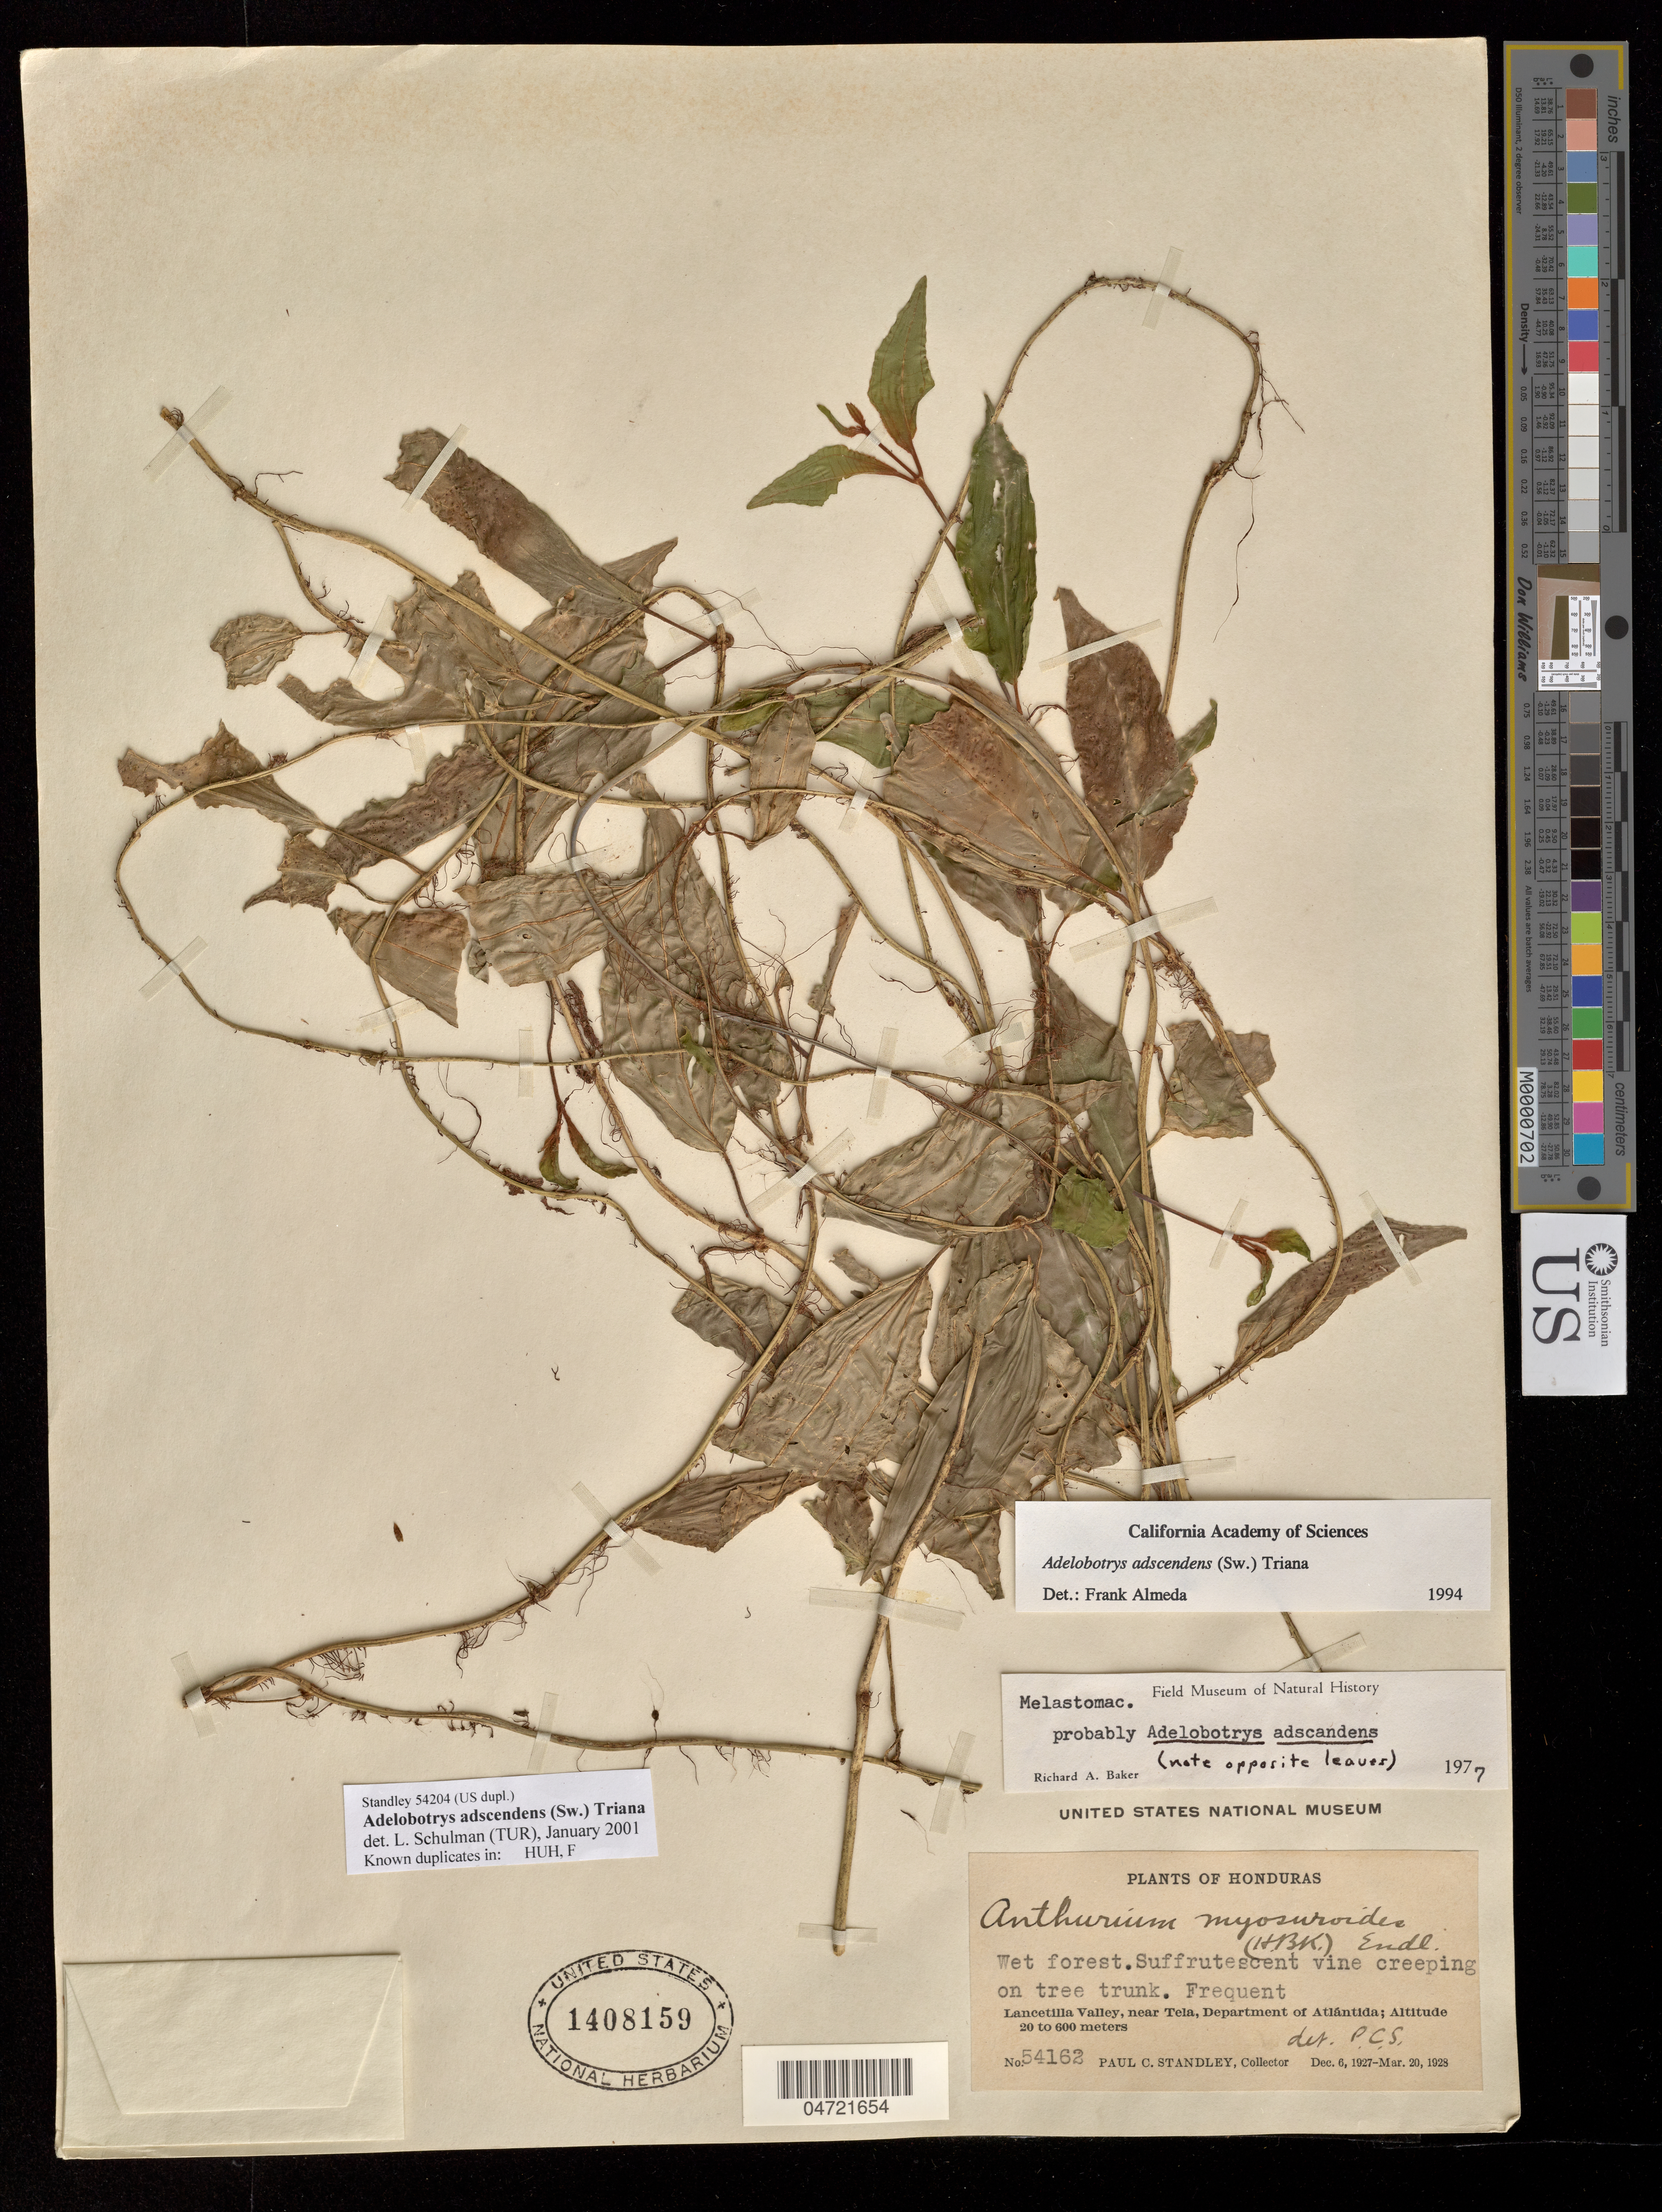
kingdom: Plantae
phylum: Tracheophyta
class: Magnoliopsida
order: Myrtales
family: Melastomataceae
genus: Adelobotrys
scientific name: Adelobotrys adscendens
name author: (Sw.) Triana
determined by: Schulman, Leif, (TUR), University of Turku (FINLAND)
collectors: P. C. Standley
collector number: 54162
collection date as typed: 6 Dec 1927-20 Mar 1928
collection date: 1927-12-06/1928-03-20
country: Honduras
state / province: Atlántida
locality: Lancetilla Valley, near Tela.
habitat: Wet forest.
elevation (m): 20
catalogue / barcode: US 1408159